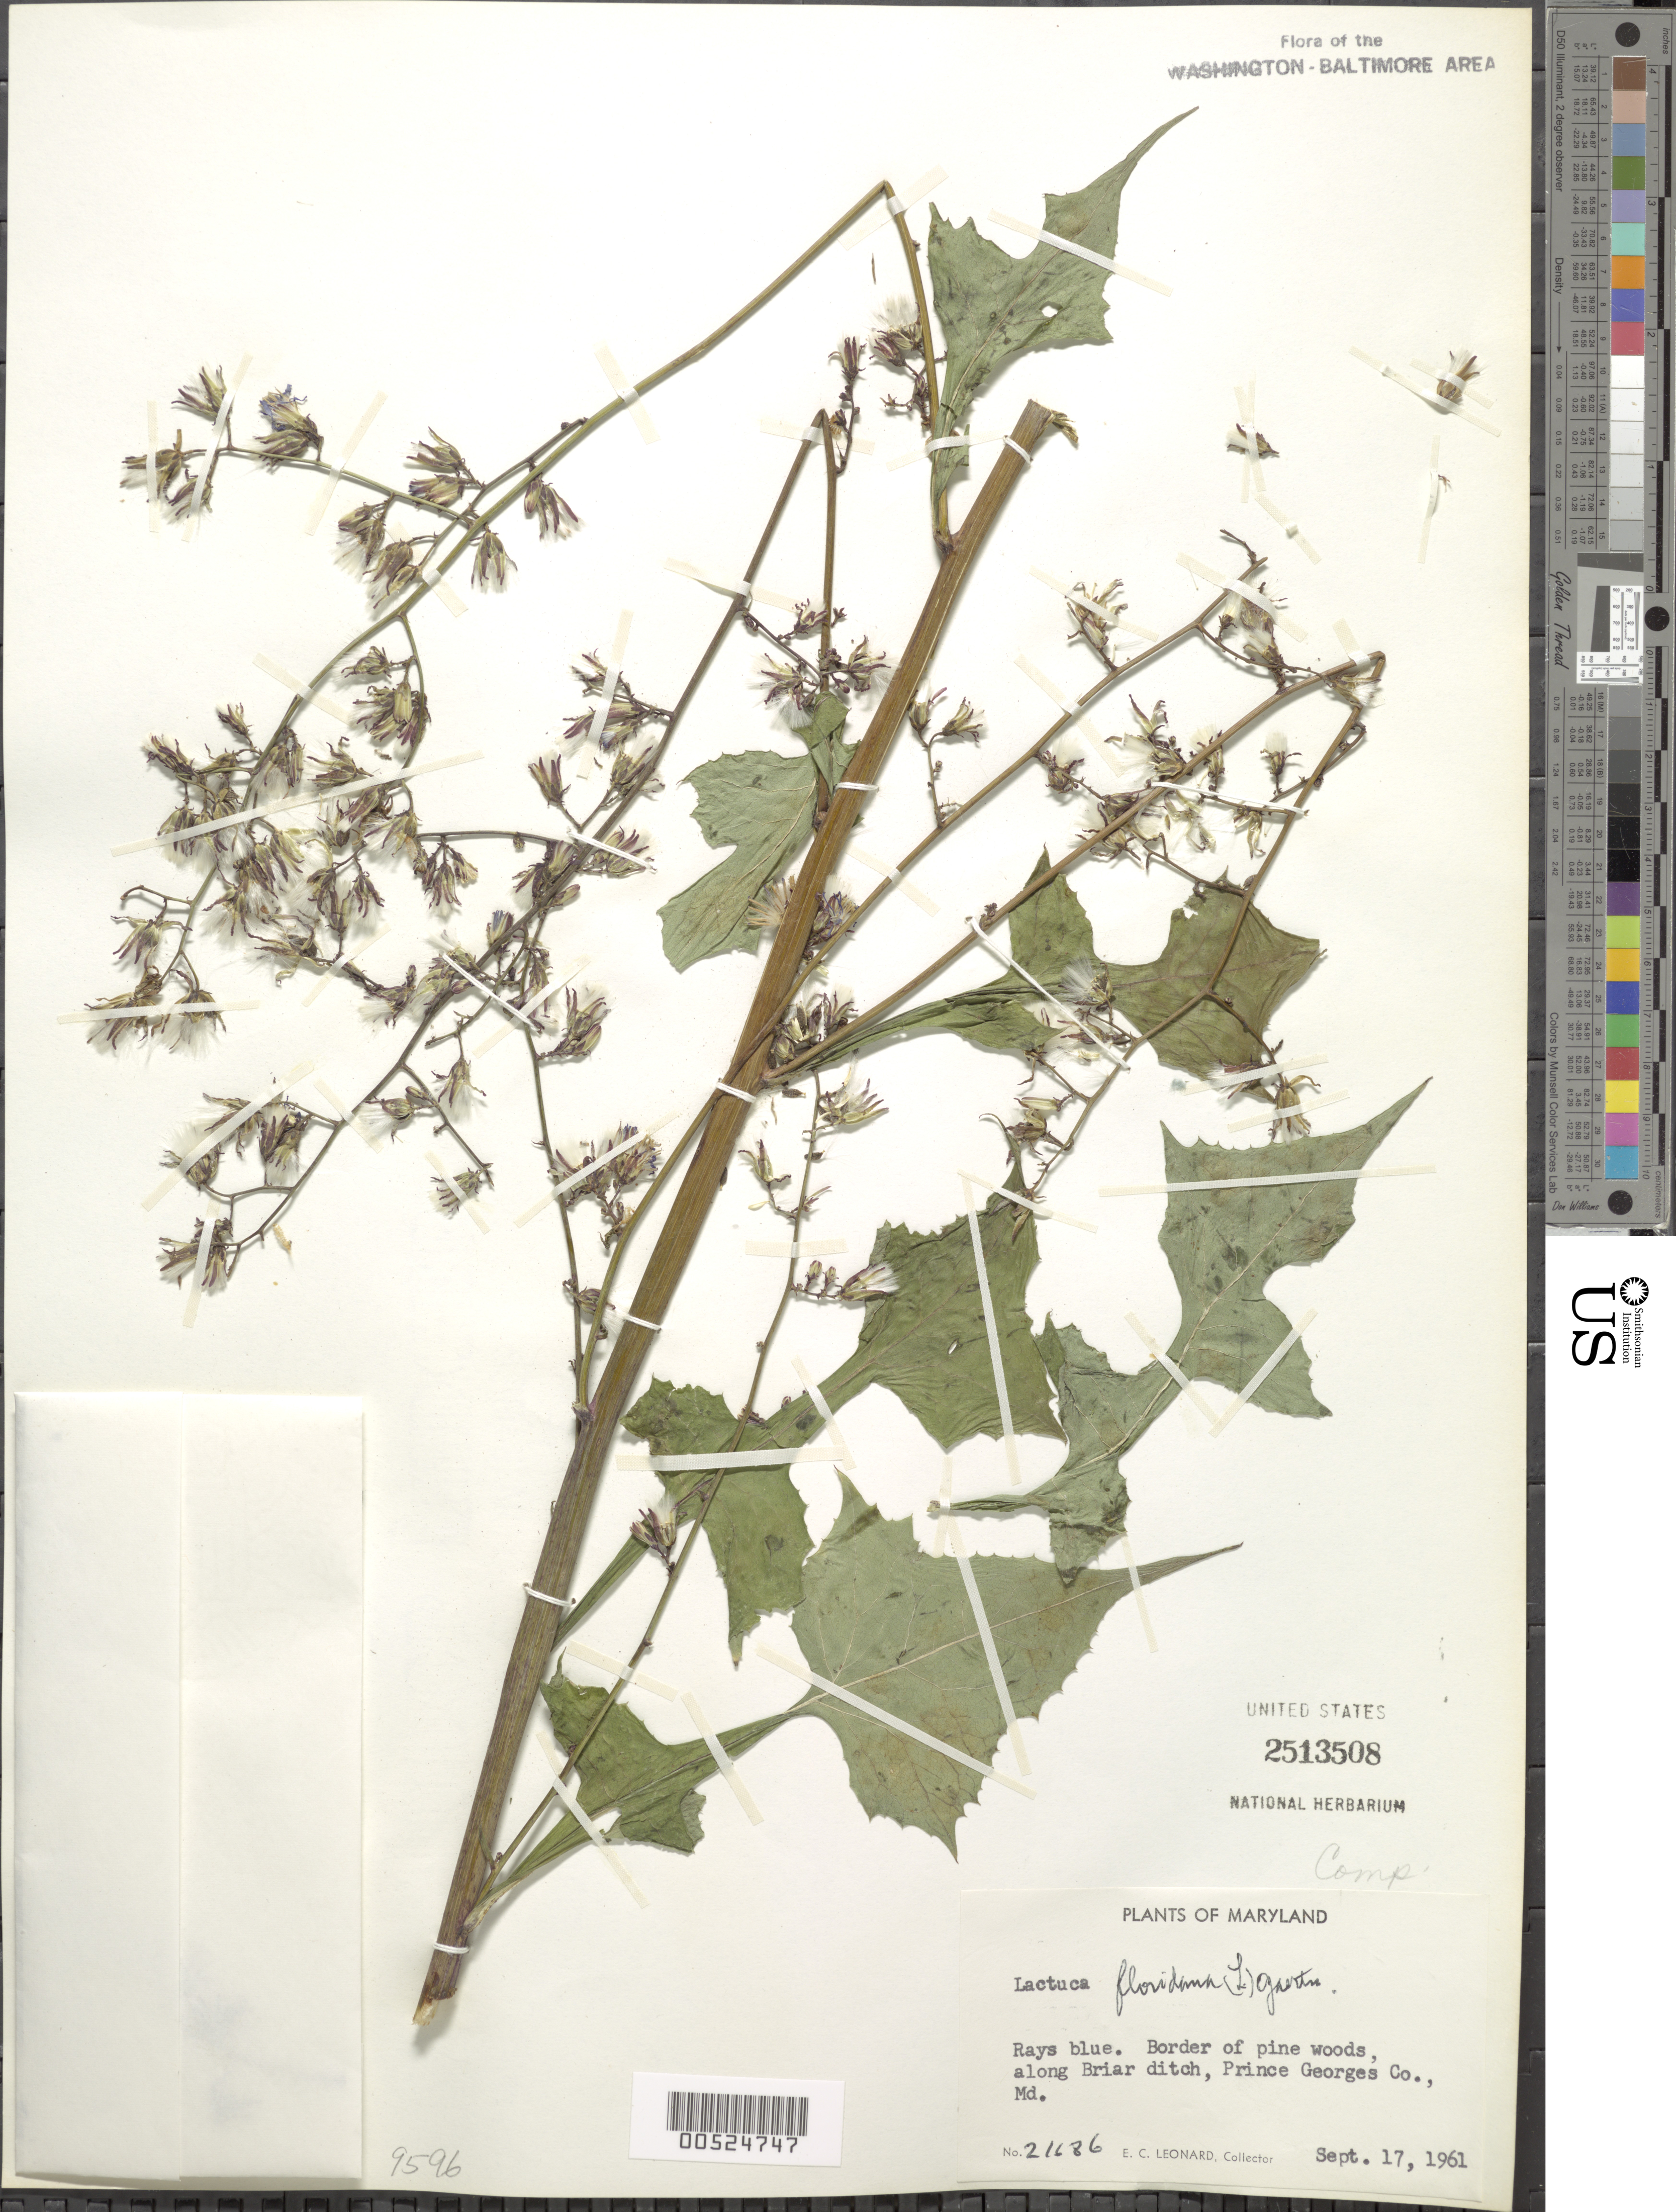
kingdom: Plantae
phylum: Tracheophyta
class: Magnoliopsida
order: Asterales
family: Asteraceae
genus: Lactuca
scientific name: Lactuca floridana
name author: (L.) Gaertn.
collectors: E. C. Leonard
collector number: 21686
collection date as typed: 17 Sep 1961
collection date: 1961-09-17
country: United States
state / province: Maryland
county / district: Prince George's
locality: Briar Ditch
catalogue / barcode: US 2513508